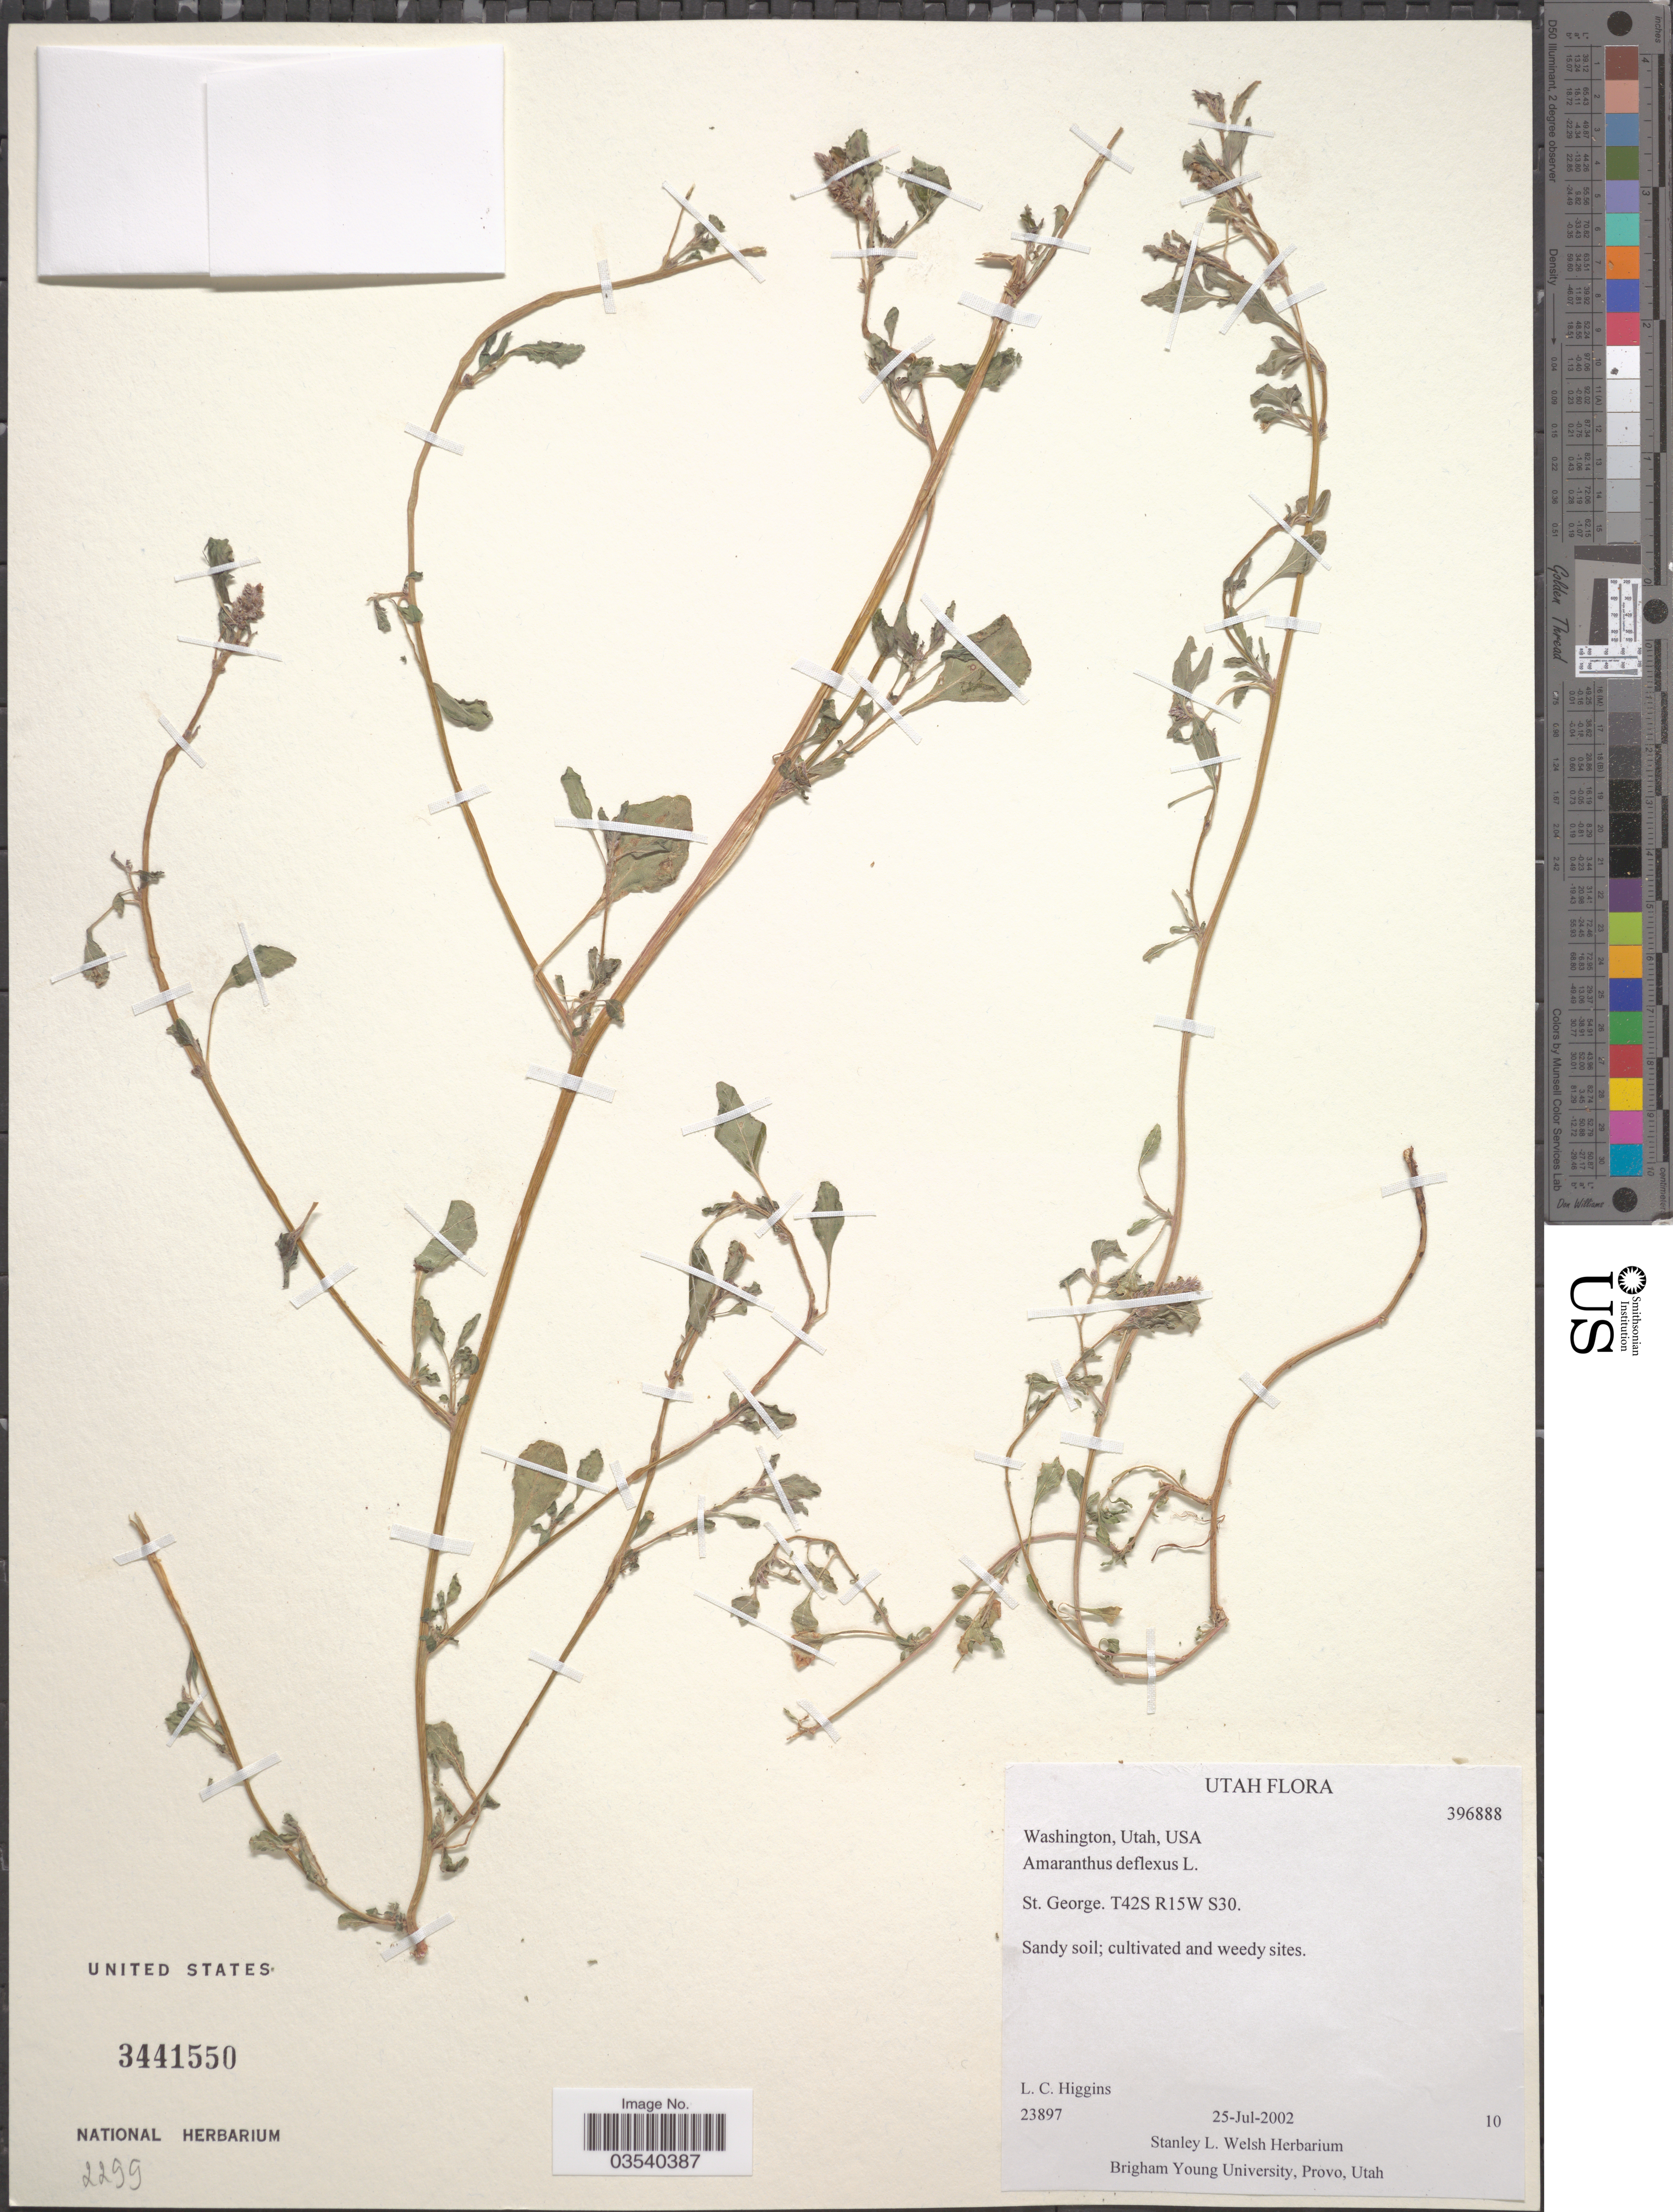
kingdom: Plantae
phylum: Tracheophyta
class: Magnoliopsida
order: Caryophyllales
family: Amaranthaceae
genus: Amaranthus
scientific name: Amaranthus deflexus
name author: L.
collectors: L. Higgins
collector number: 23897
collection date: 2002-07-25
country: United States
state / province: Utah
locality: St. George. T42S R15W S30.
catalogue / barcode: US 3441550